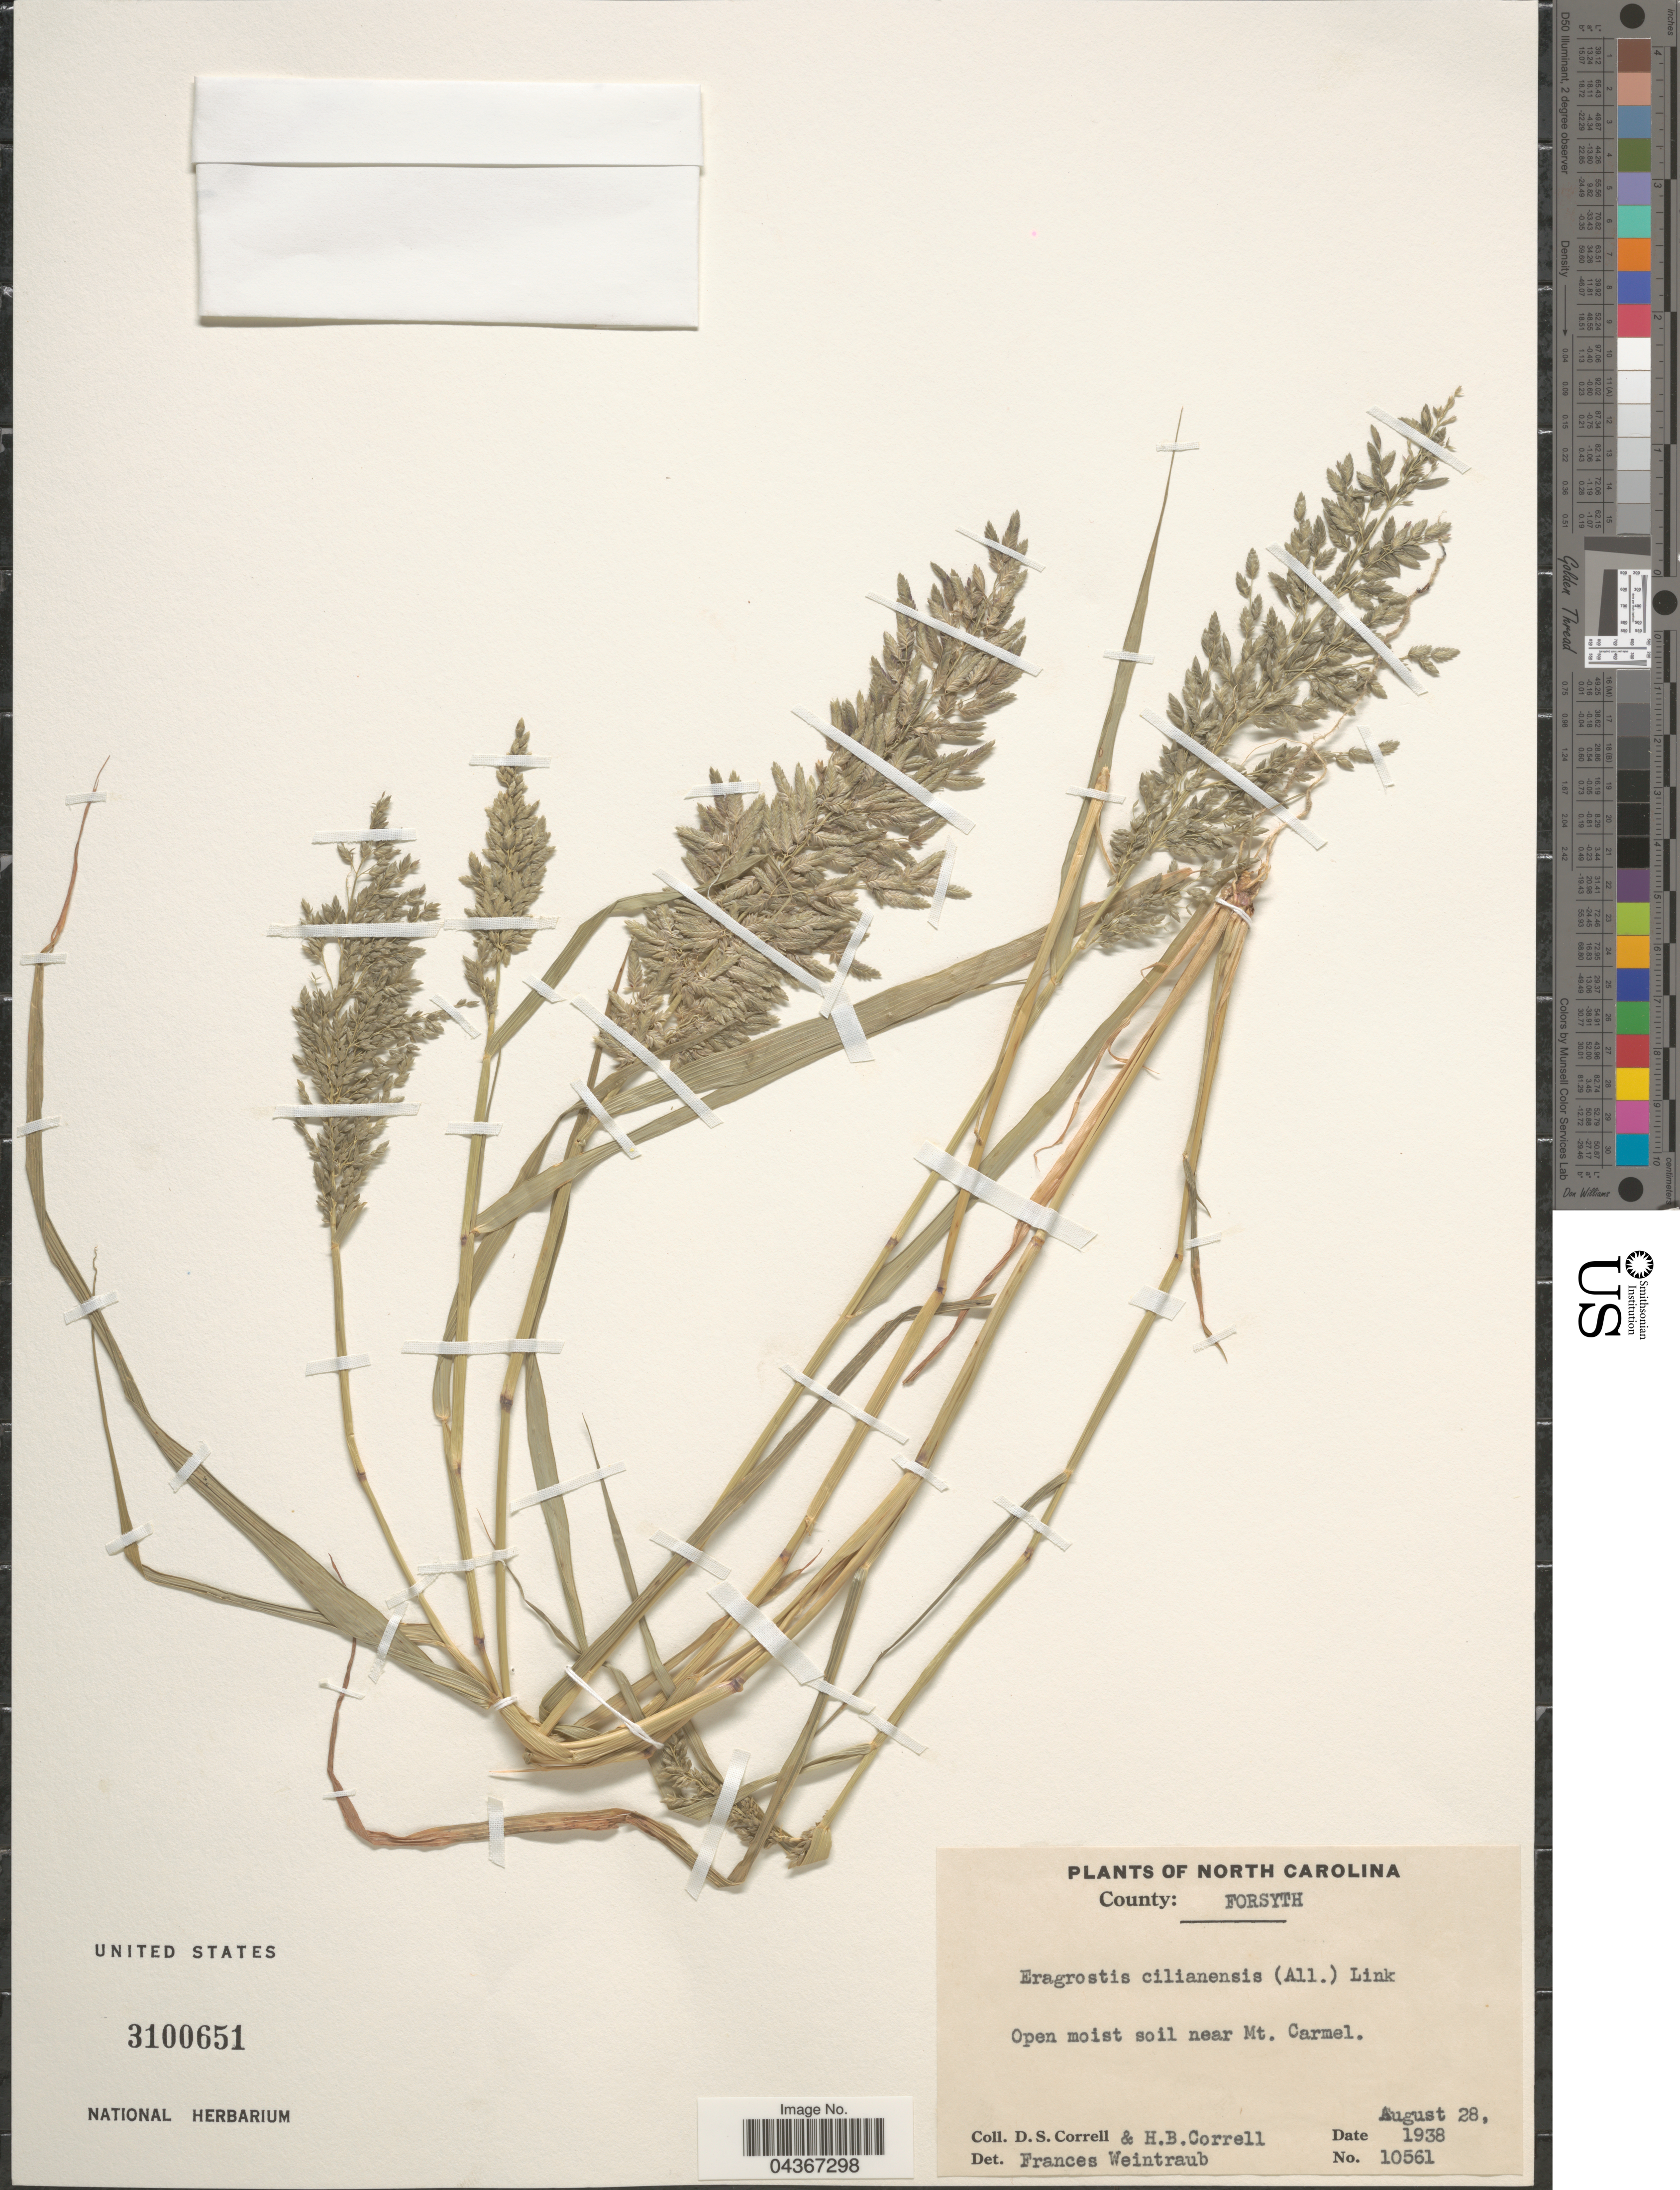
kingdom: Plantae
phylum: Tracheophyta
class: Liliopsida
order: Poales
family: Poaceae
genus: Eragrostis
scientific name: Eragrostis cilianensis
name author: (Bellardi) Vignolo ex Janch.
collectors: D. S. Correll & H. Correll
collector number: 10561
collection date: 1938-08-28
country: United States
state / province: North Carolina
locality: County: Forsyth. Open moist soil near Mt. Carmel.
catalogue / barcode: US 3100651